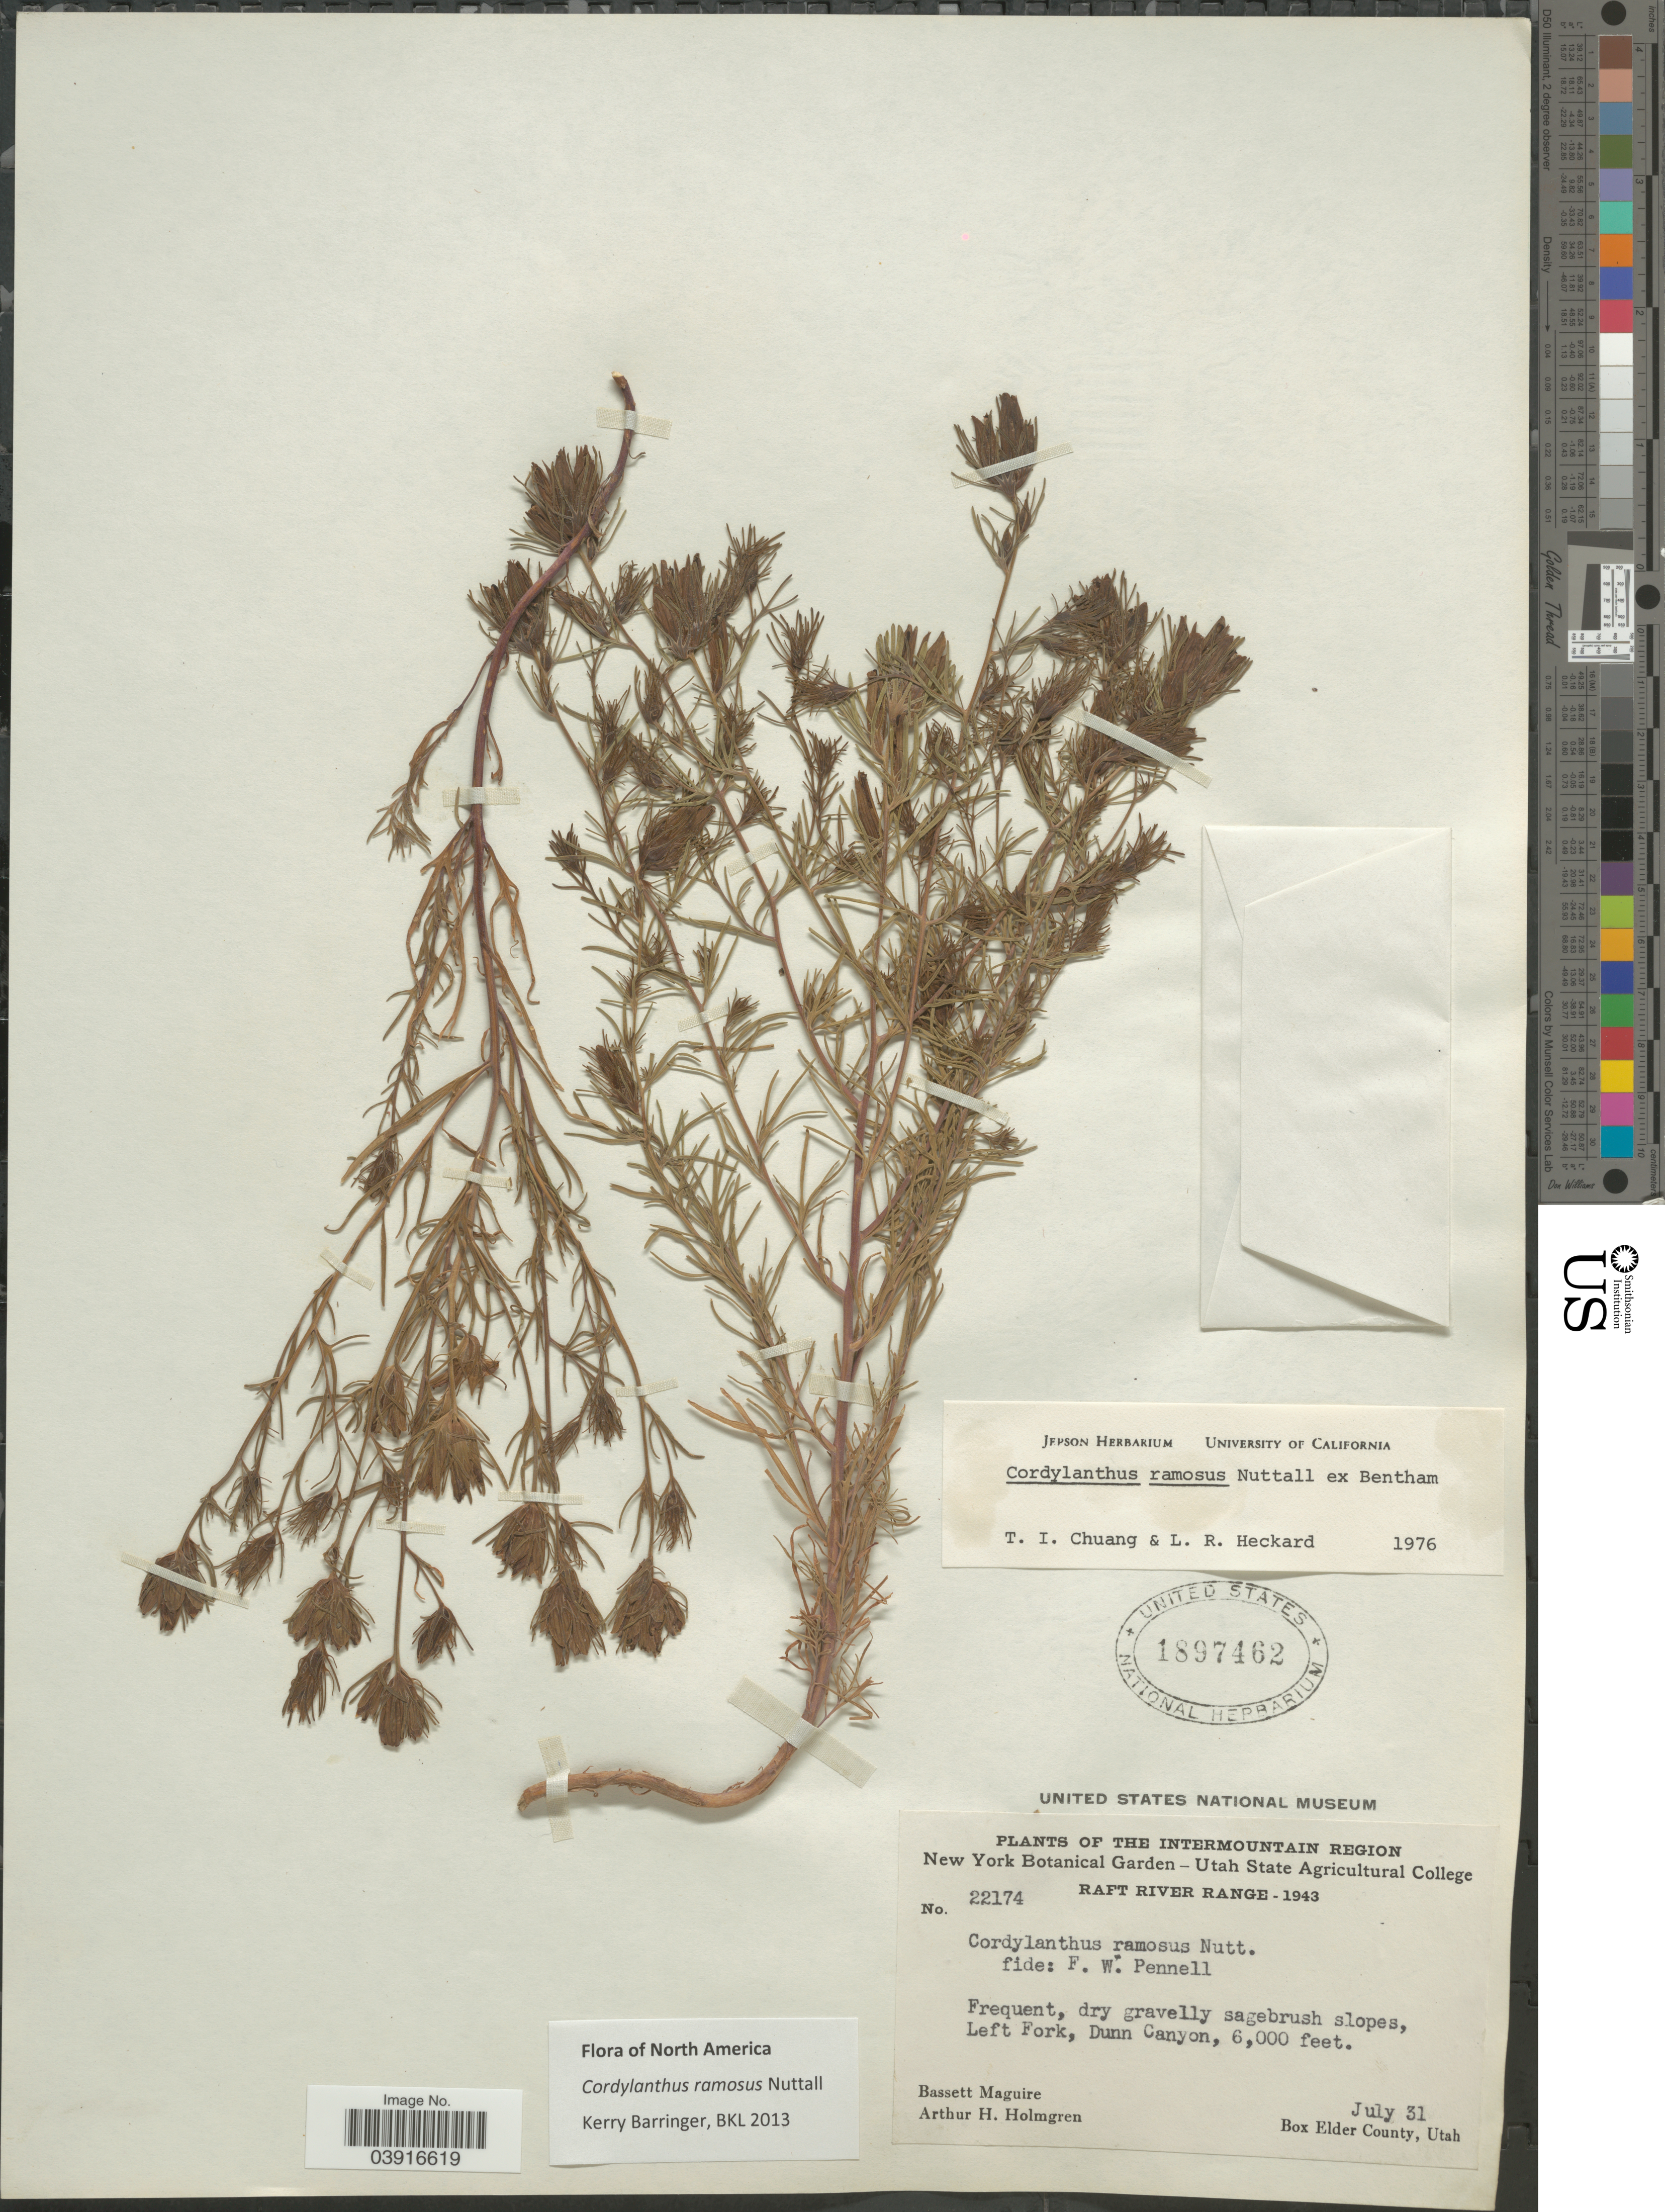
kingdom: Plantae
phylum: Tracheophyta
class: Magnoliopsida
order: Lamiales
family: Orobanchaceae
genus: Cordylanthus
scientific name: Cordylanthus ramosus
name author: Nutt. ex Benth.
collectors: B. Maguire & A. H. Holmgren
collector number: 22174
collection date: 1943-07-31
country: United States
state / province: Utah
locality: The Intermountain Region. Raft River Range. Left Fork, Dunn Canyon. Box Elder County.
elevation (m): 1829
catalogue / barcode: US 1897462